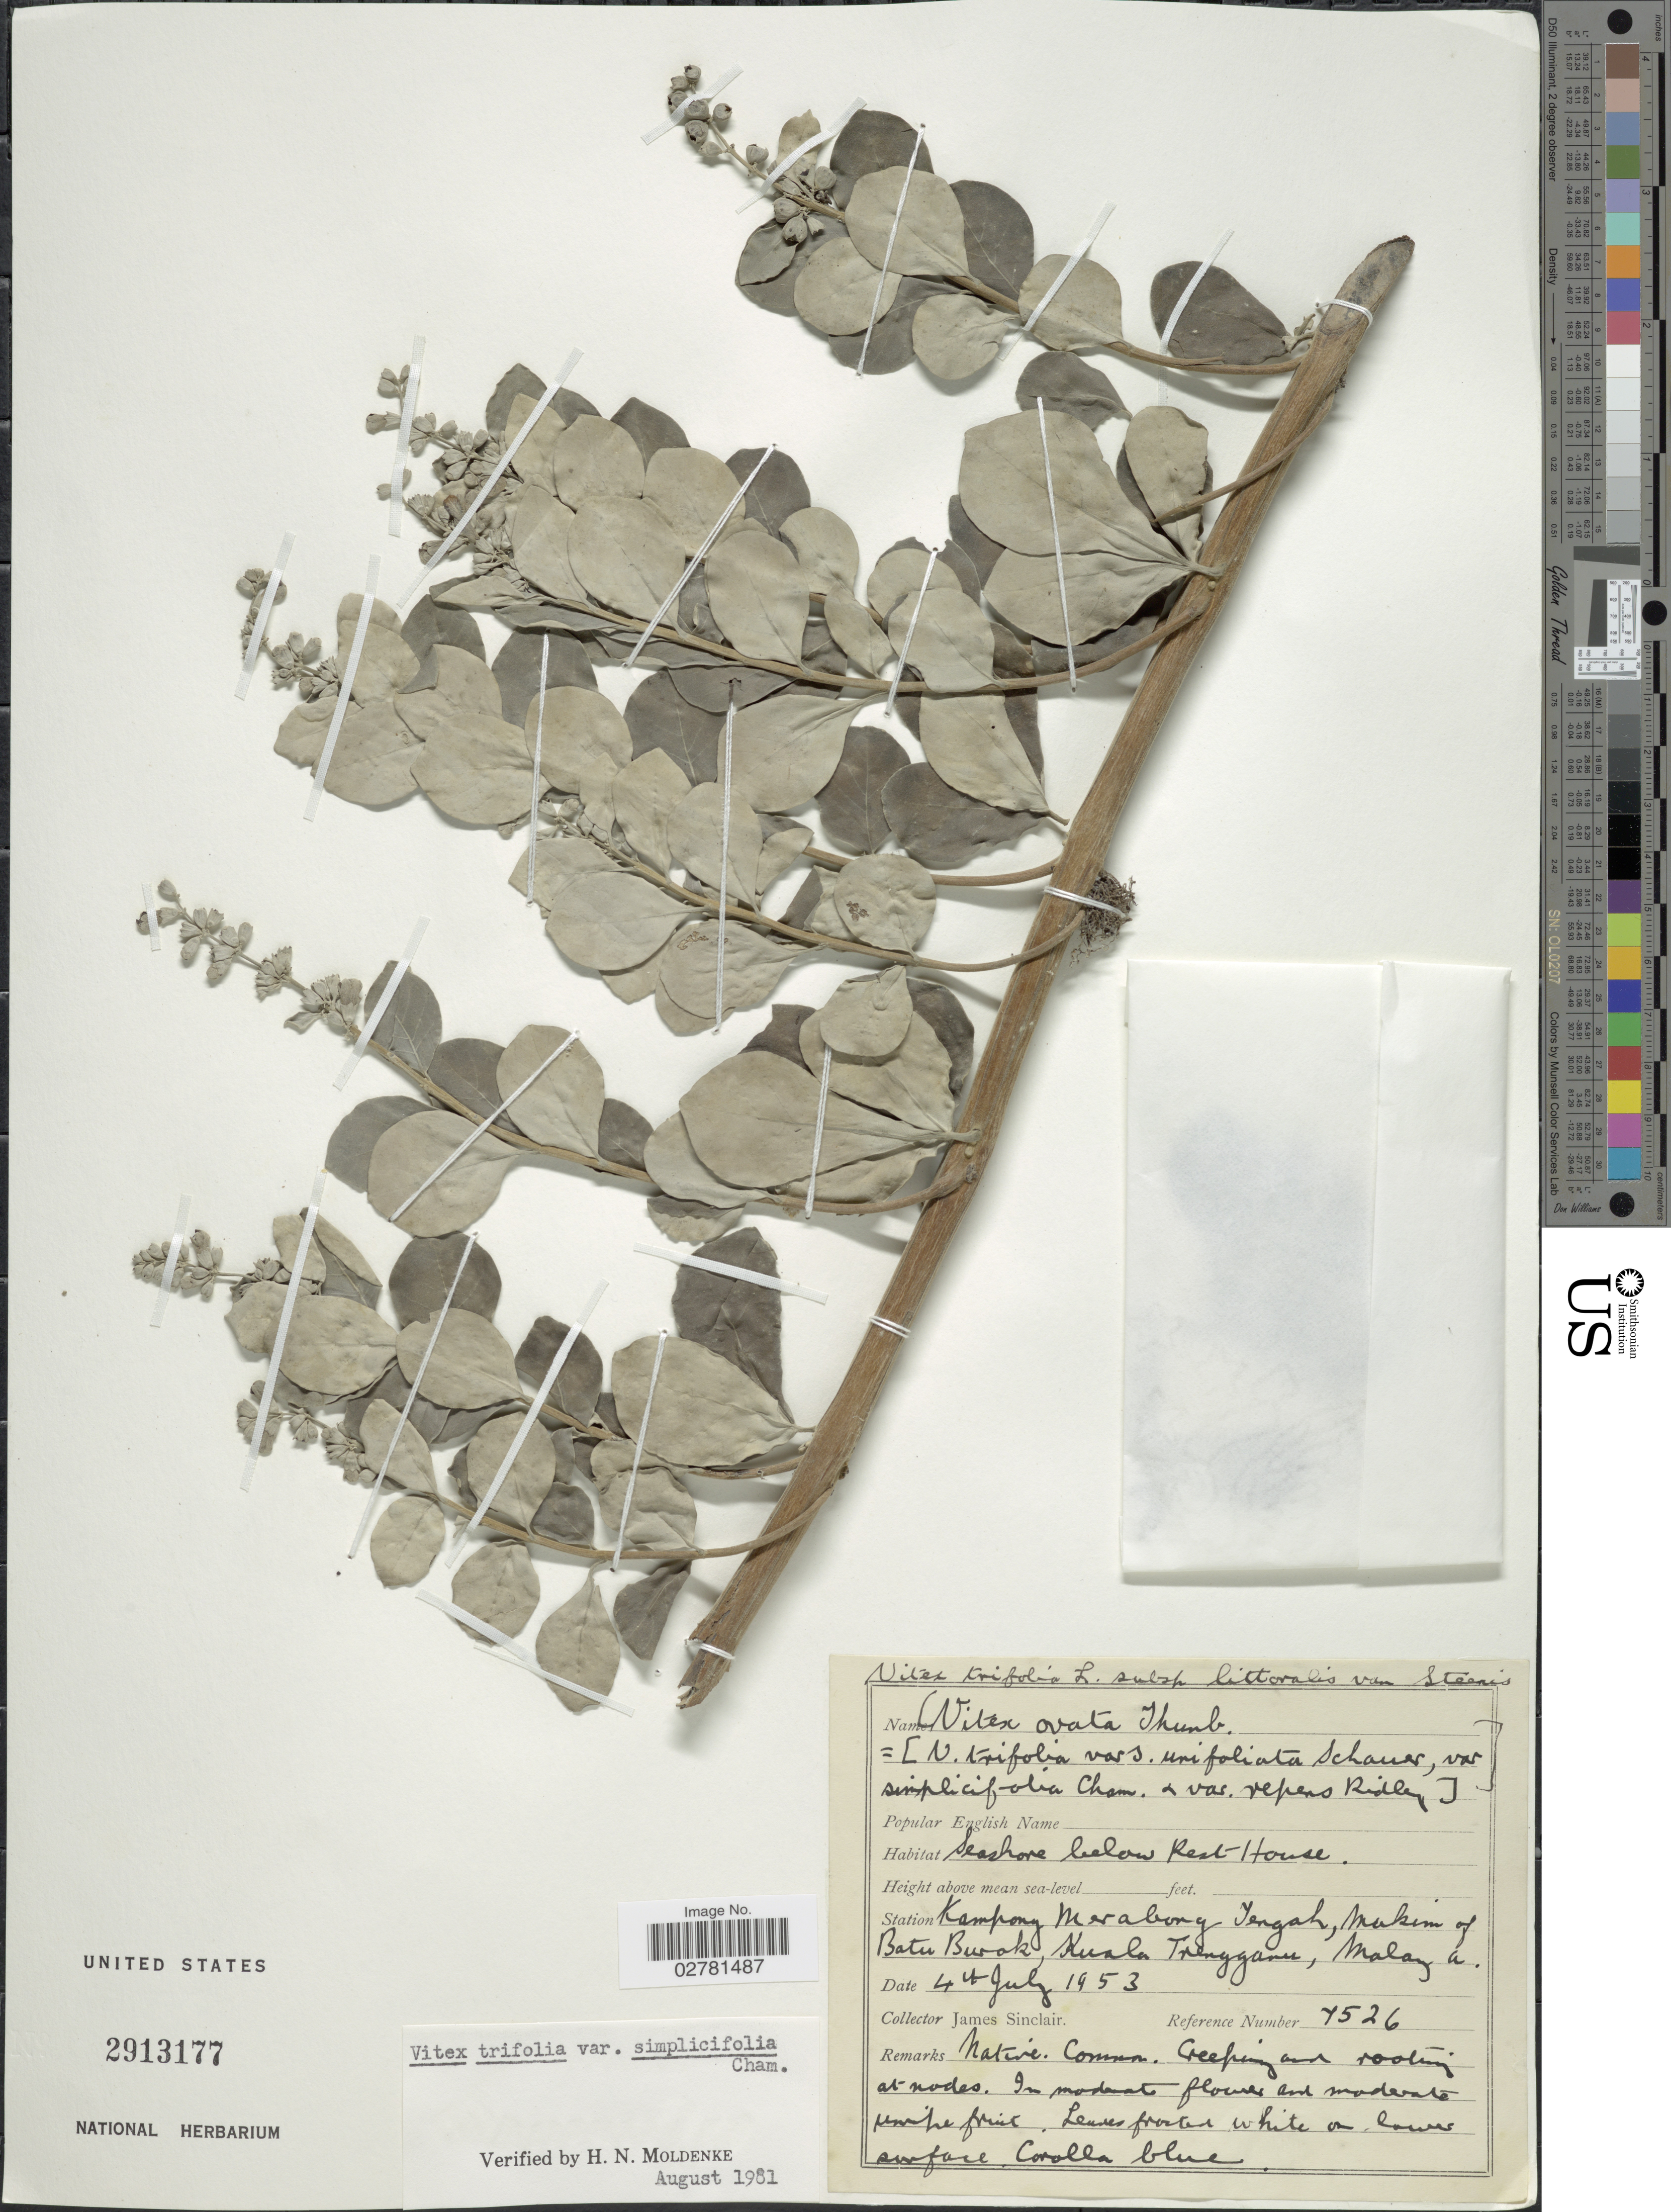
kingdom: Plantae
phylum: Tracheophyta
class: Magnoliopsida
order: Lamiales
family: Lamiaceae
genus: Vitex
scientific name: Vitex trifoliata var. simplicifolia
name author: Cham.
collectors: J. Sinclair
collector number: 7526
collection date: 1953-07-04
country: Malaysia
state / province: Terengganu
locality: Kampong Merabong Tengah, Makim of Batu Burak, Kuala Trenggamu, Malaya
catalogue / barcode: US 2913177